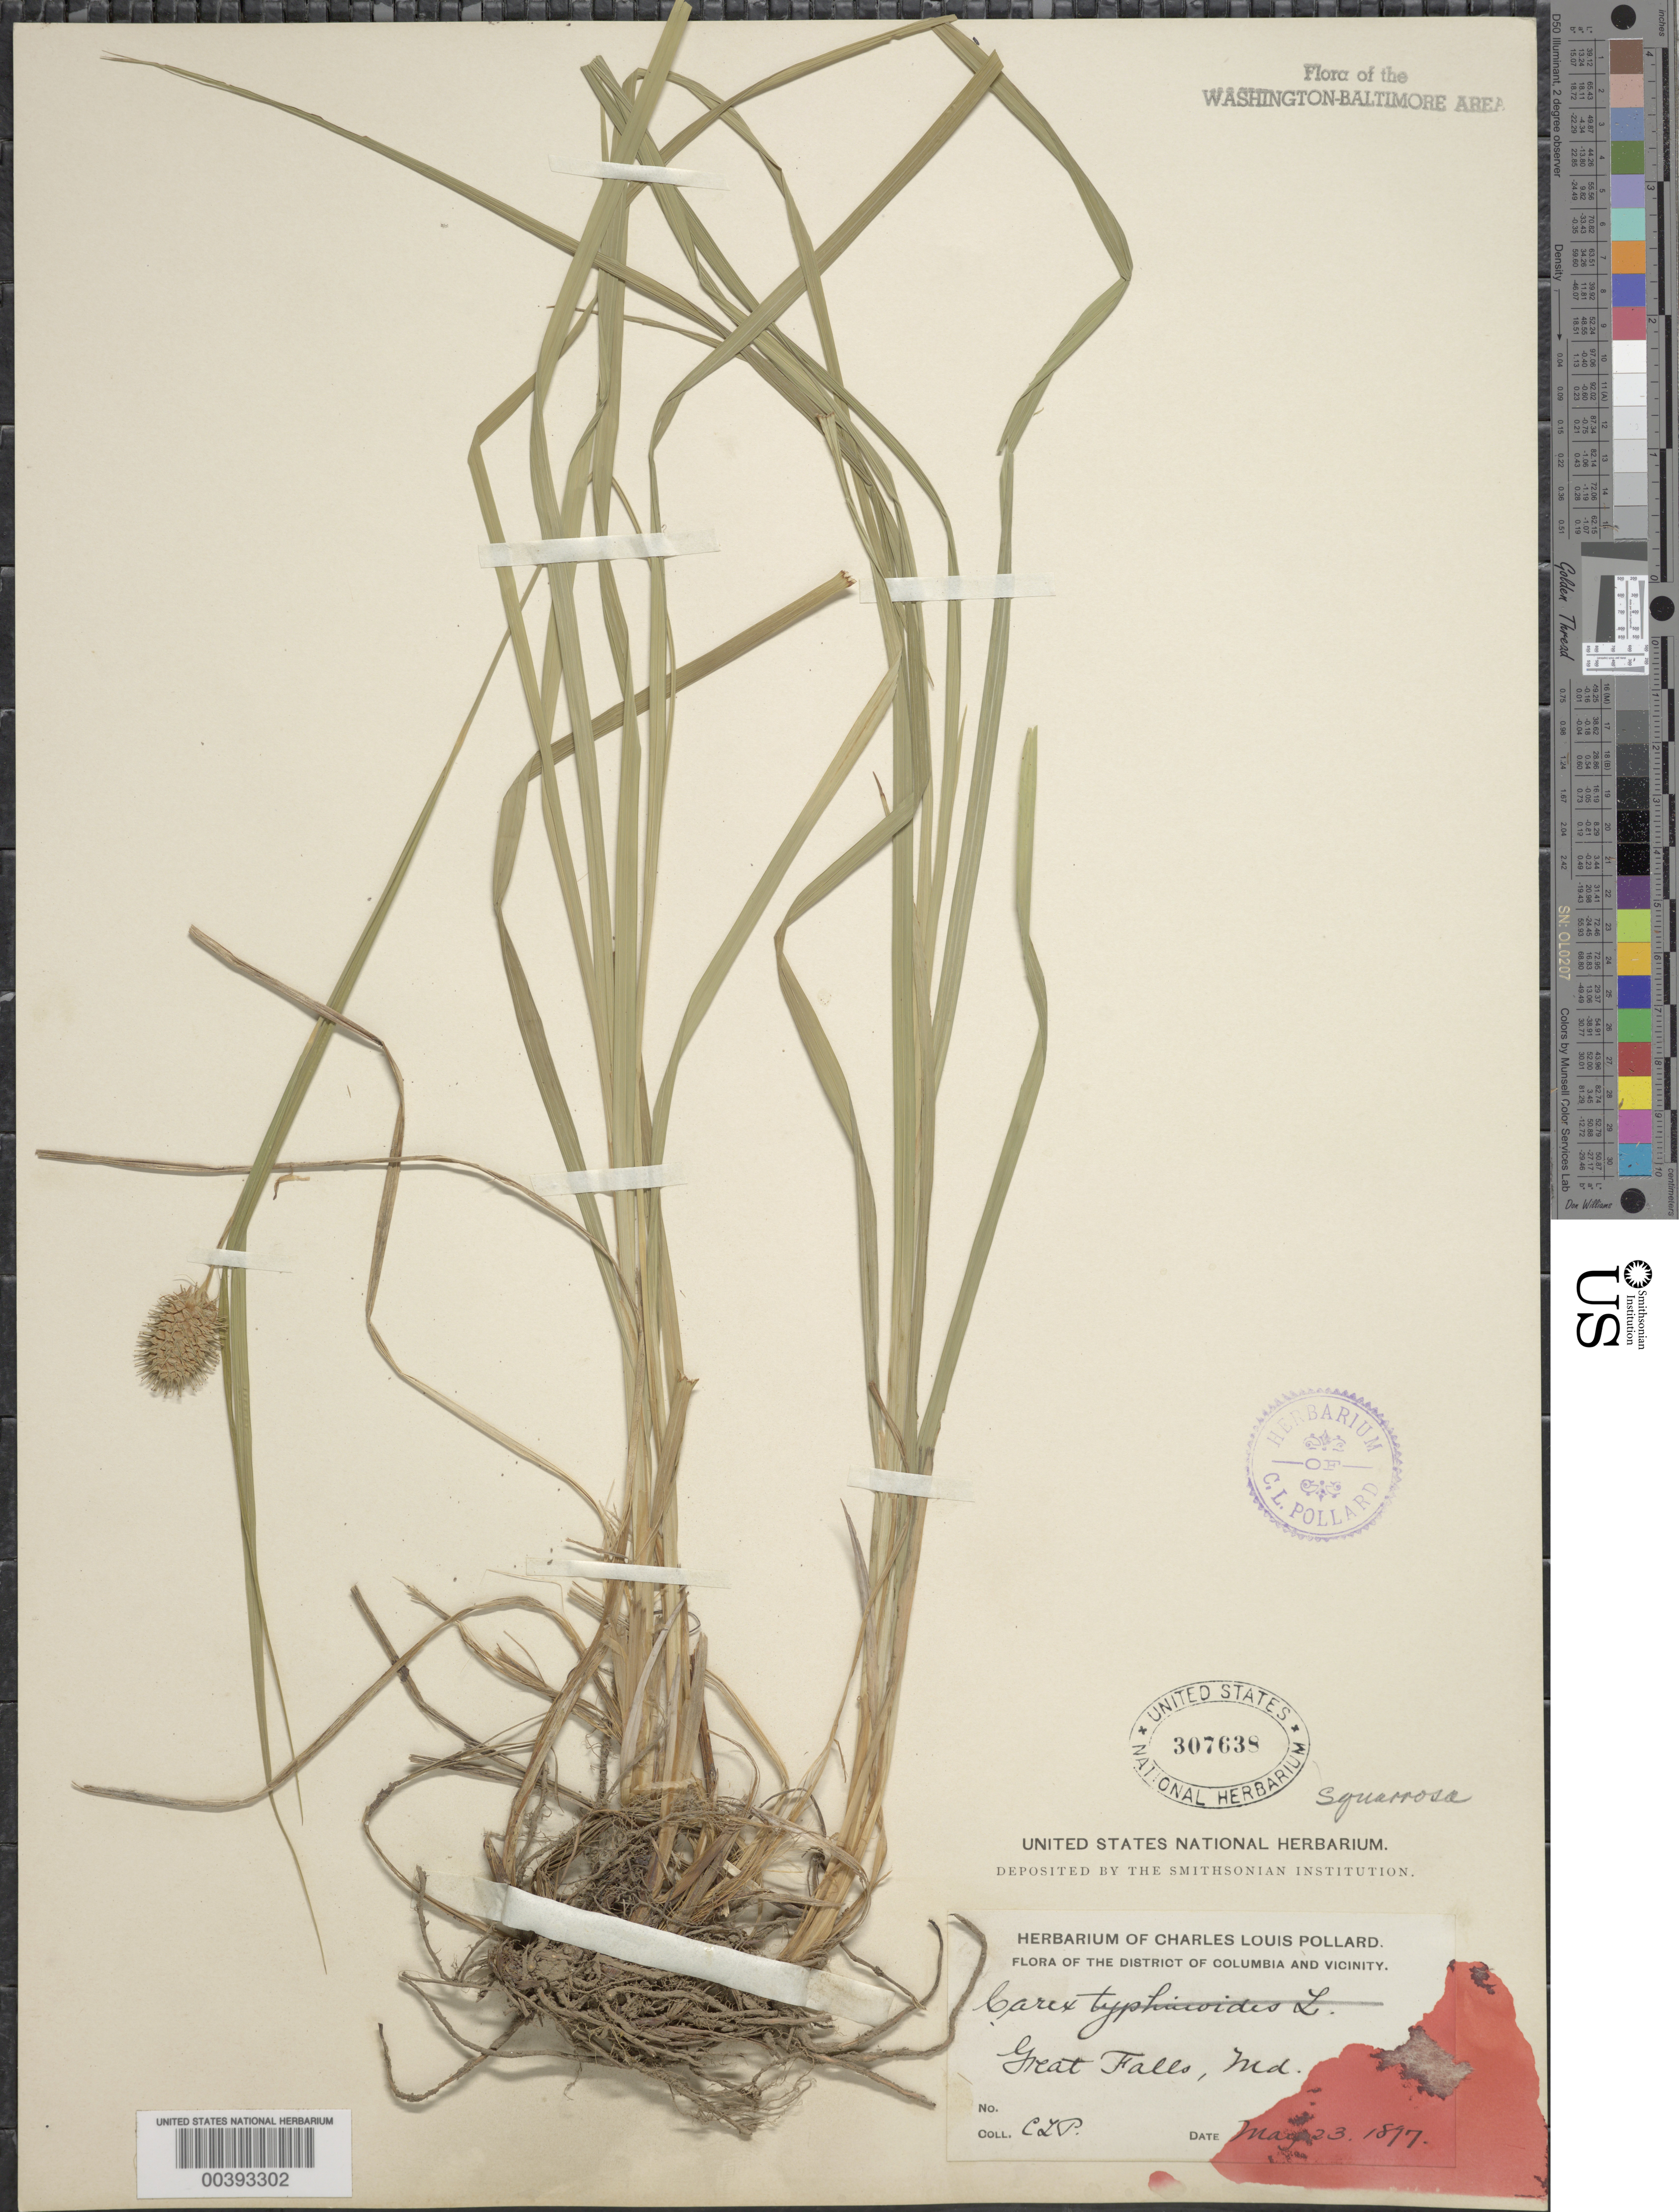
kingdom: Plantae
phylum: Tracheophyta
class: Liliopsida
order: Poales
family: Cyperaceae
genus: Carex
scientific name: Carex squarrosa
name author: L.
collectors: C. L. Pollard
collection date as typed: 23 May 1897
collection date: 1897-05-23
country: United States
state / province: Maryland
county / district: Montgomery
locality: Great Falls C. & O. Canal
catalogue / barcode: US 307638